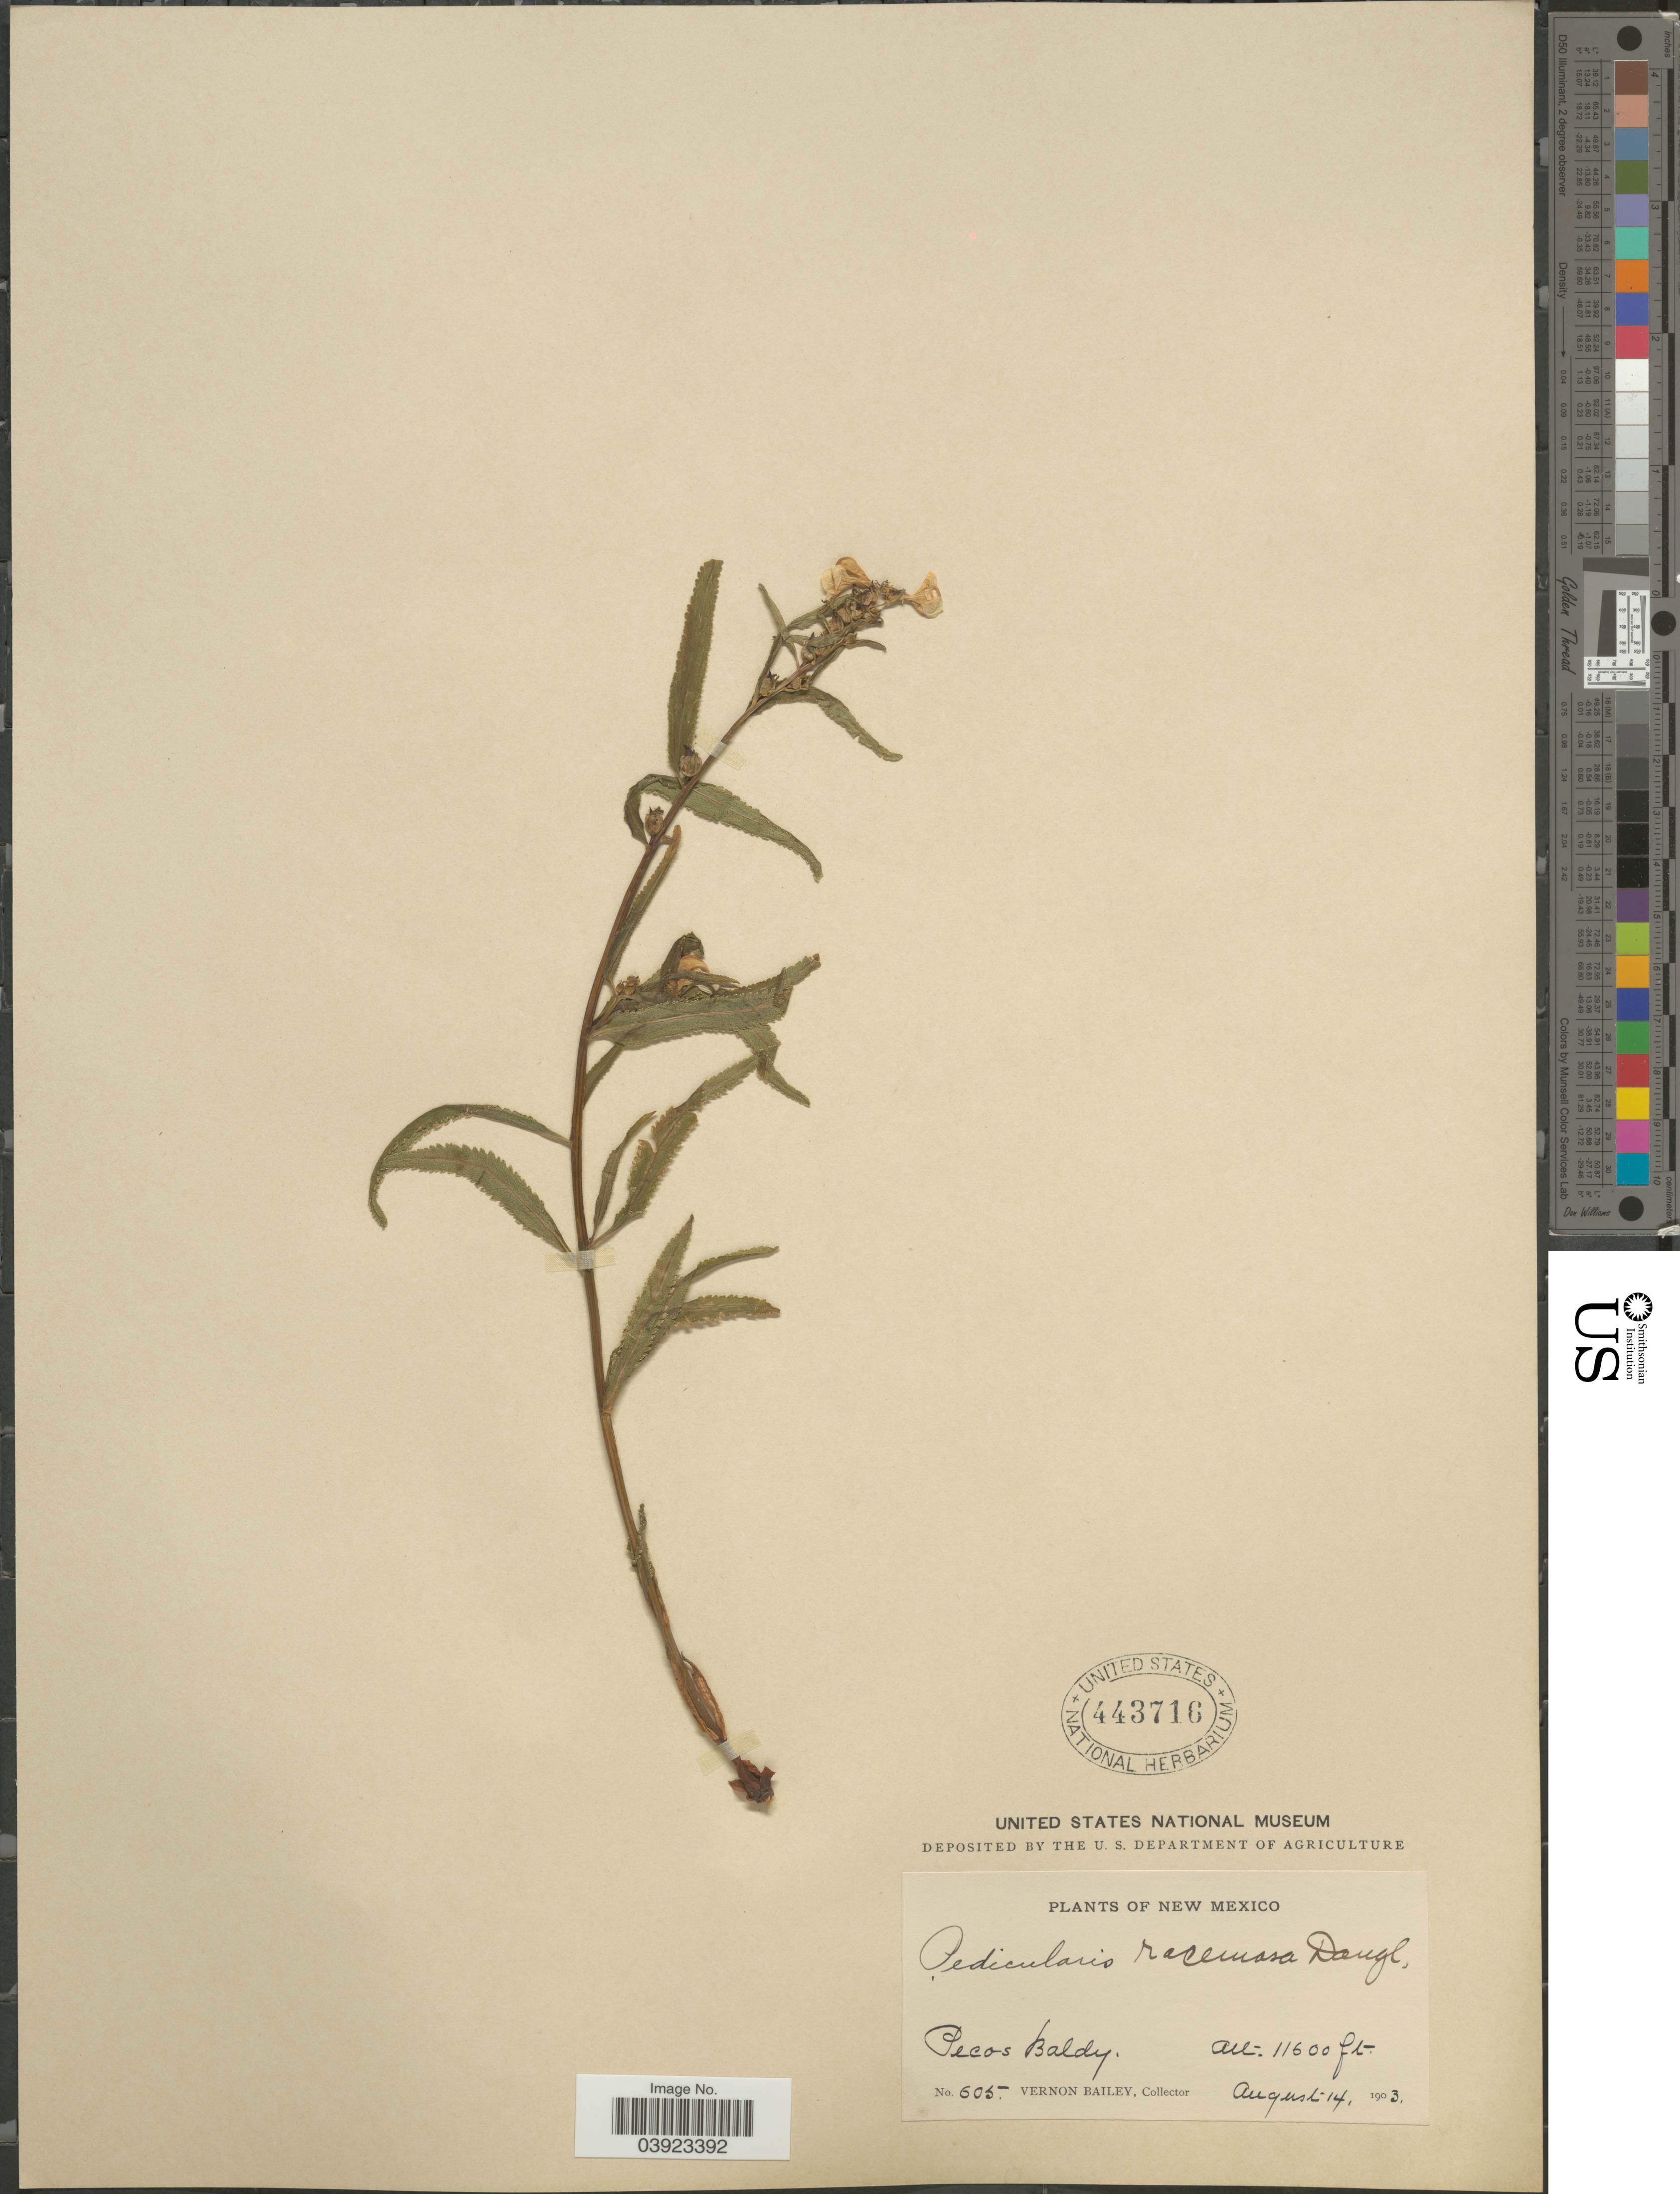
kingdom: Plantae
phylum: Tracheophyta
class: Magnoliopsida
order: Lamiales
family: Orobanchaceae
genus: Pedicularis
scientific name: Pedicularis racemosa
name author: Douglas ex Benth.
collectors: V. O. Bailey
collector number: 605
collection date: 1903-08-14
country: United States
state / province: New Mexico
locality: Pecos Baldy.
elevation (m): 3536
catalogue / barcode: US 443716